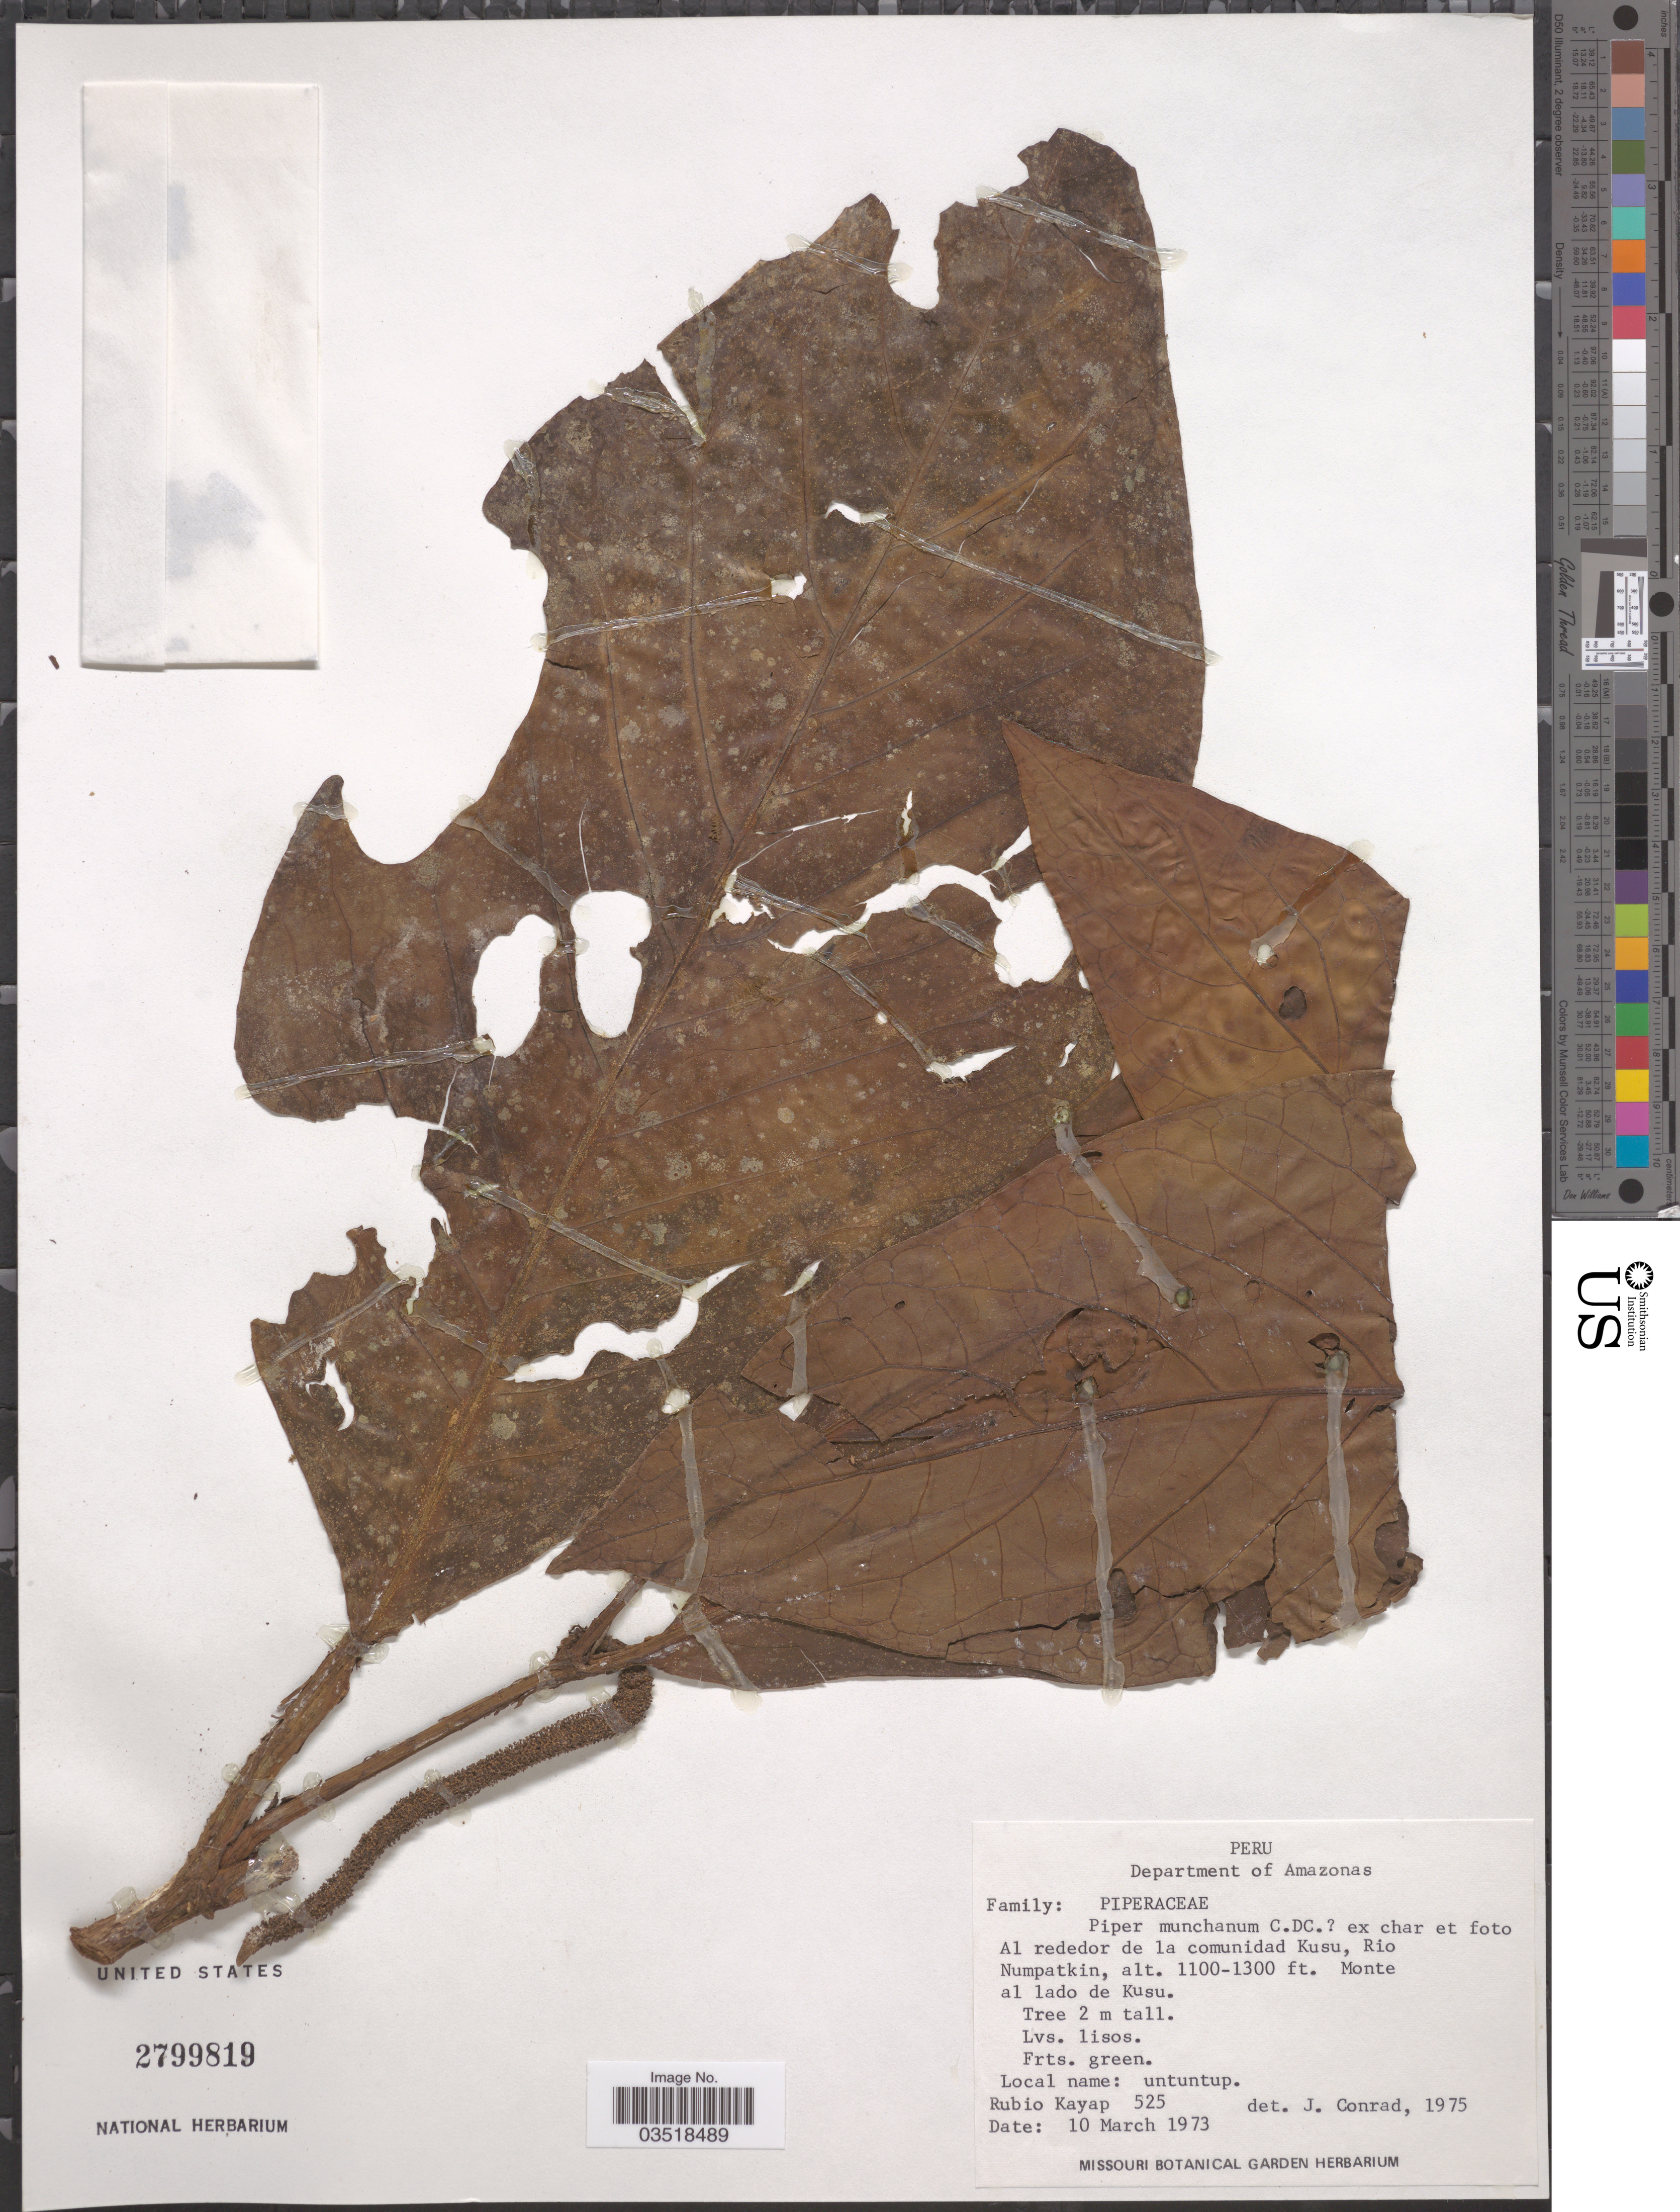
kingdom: Plantae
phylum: Tracheophyta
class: Magnoliopsida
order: Piperales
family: Piperaceae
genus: Piper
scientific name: Piper munchanum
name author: C. DC.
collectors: R. Kayap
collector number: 525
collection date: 1973-03-10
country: Peru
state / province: Amazonas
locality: Department of Amazonas. A rededor de la comunidad Kusu, Rio Numpatkin, Monte al lado de Kusu.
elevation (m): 335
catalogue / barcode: US 2799819